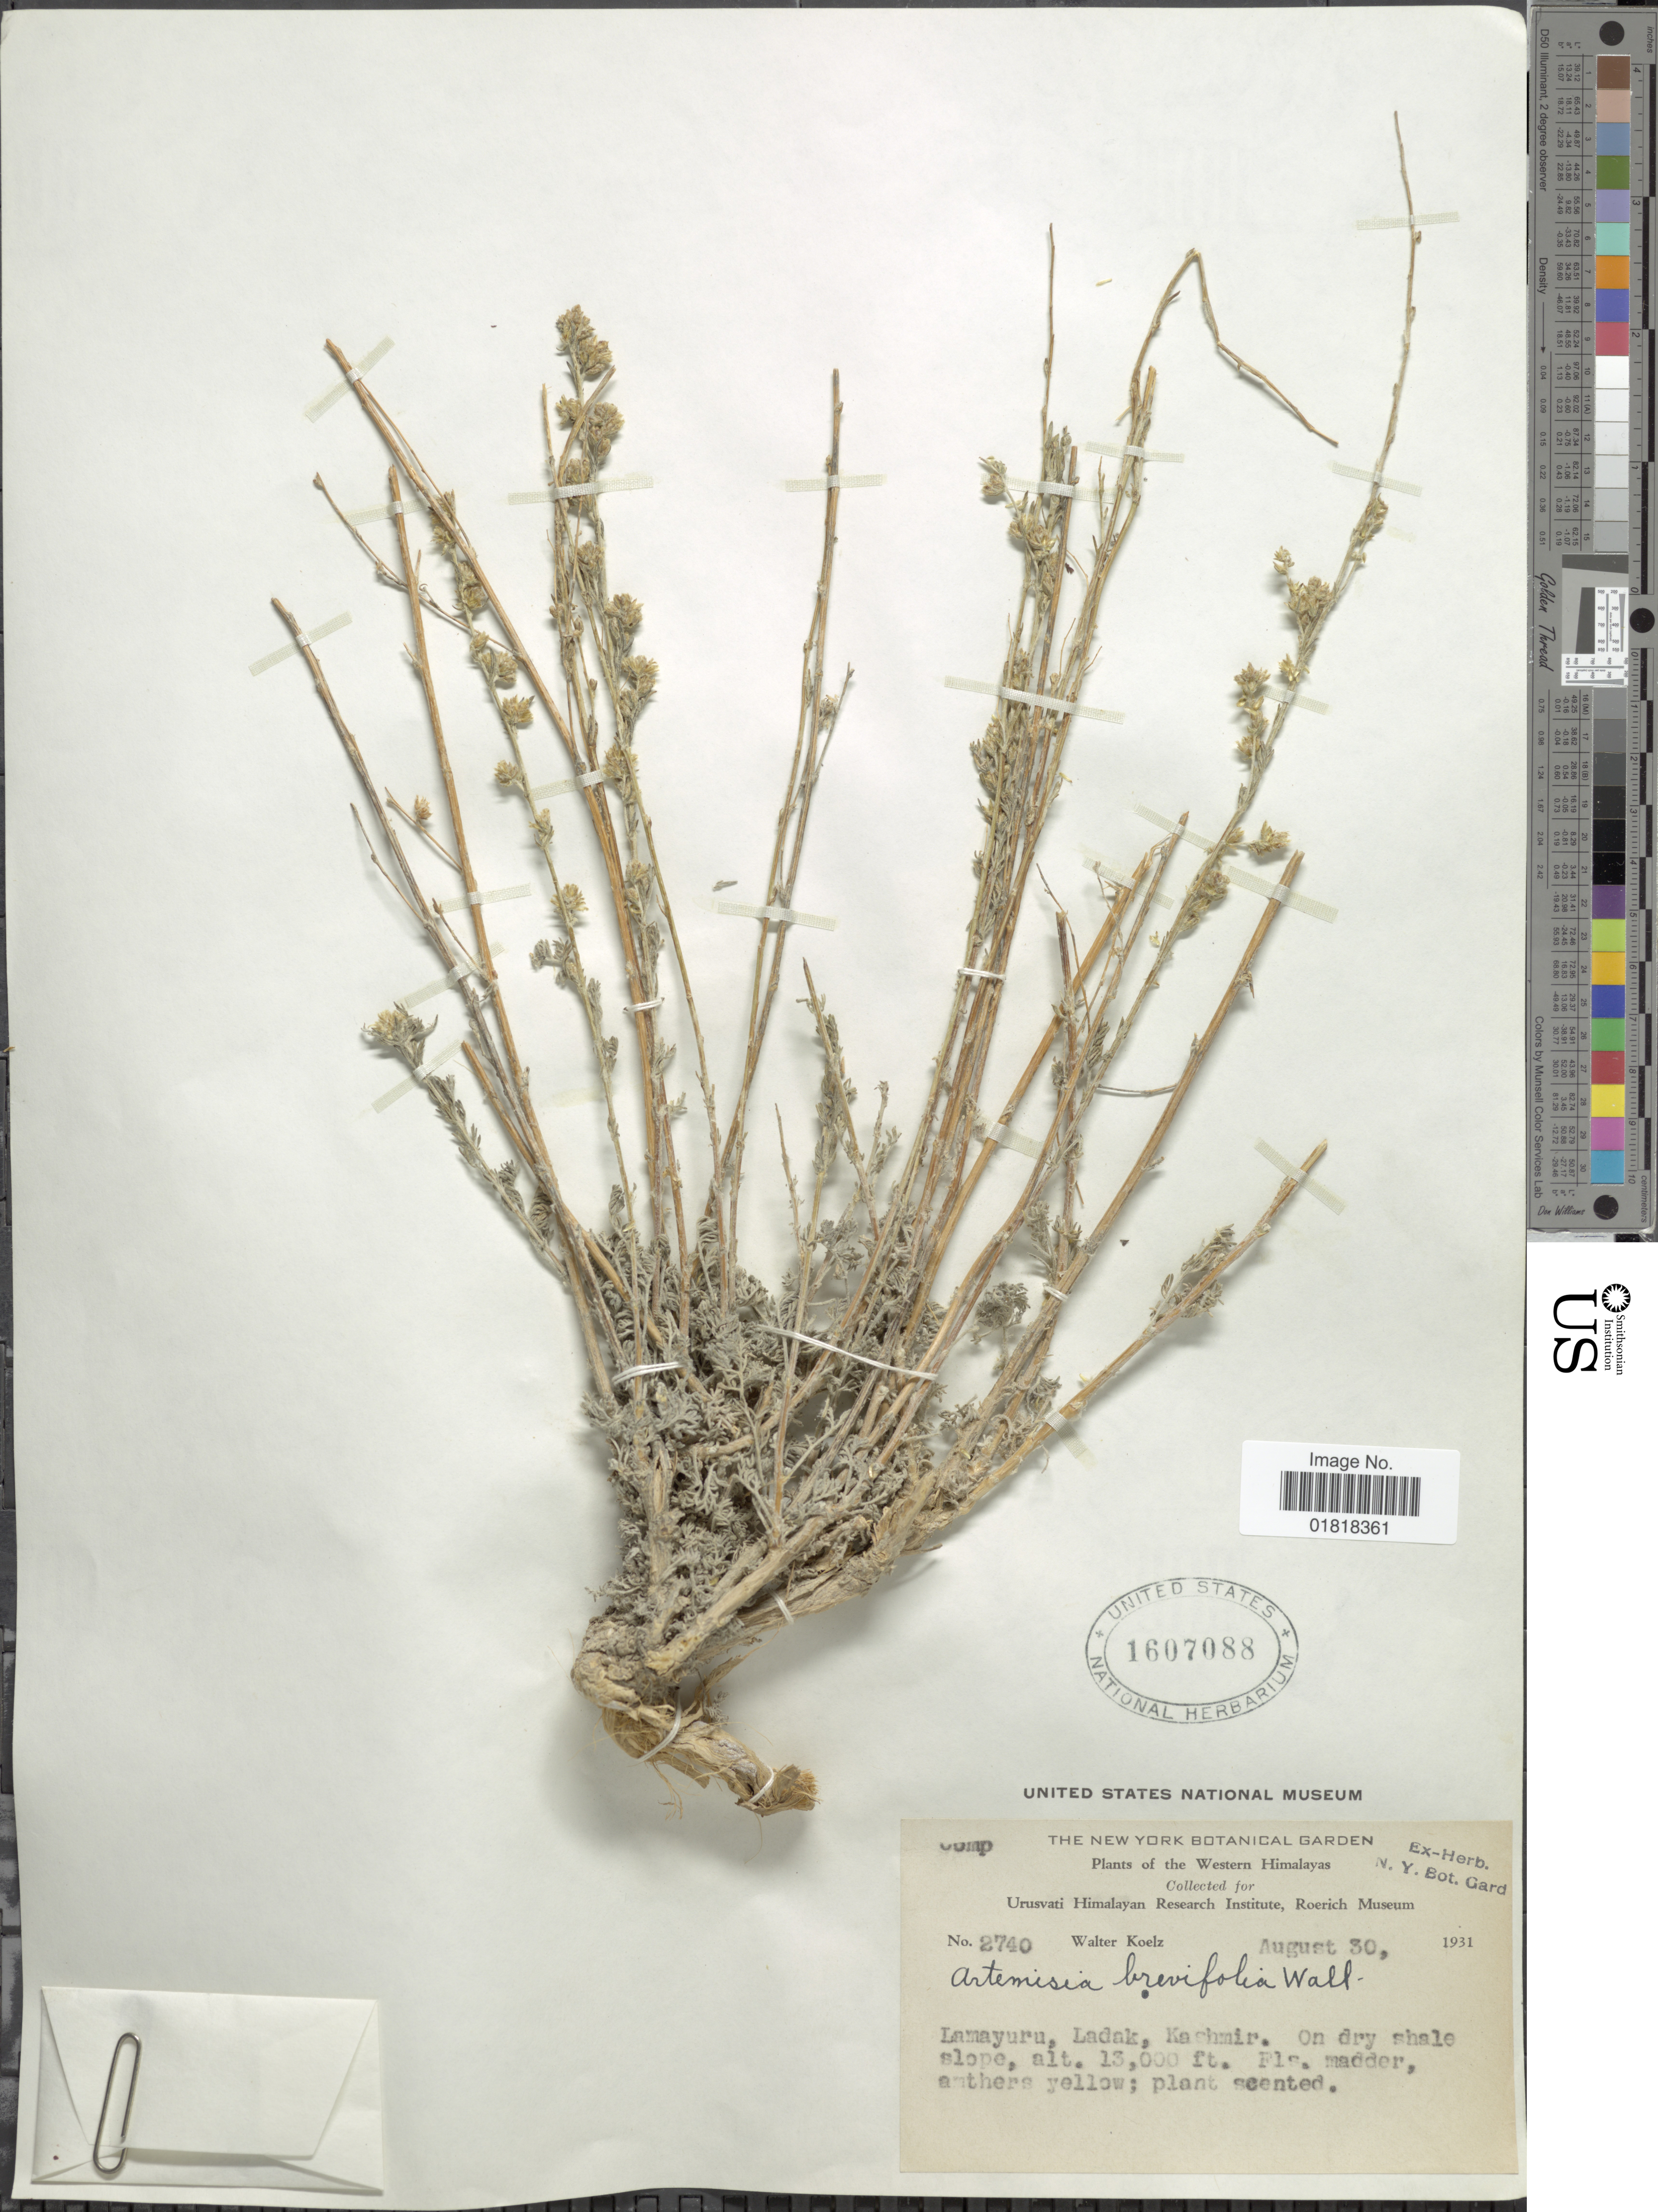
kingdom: Plantae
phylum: Tracheophyta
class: Magnoliopsida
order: Asterales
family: Asteraceae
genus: Artemisia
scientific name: Artemisia brevifolia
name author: Wall.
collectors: W. N. Koelz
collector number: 2740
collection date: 1931-08-30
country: India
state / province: Ladakh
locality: Western Himalayas, Lamayuru, Ladak, Kashmir, on dry shale slope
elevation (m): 3962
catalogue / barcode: US 1607088